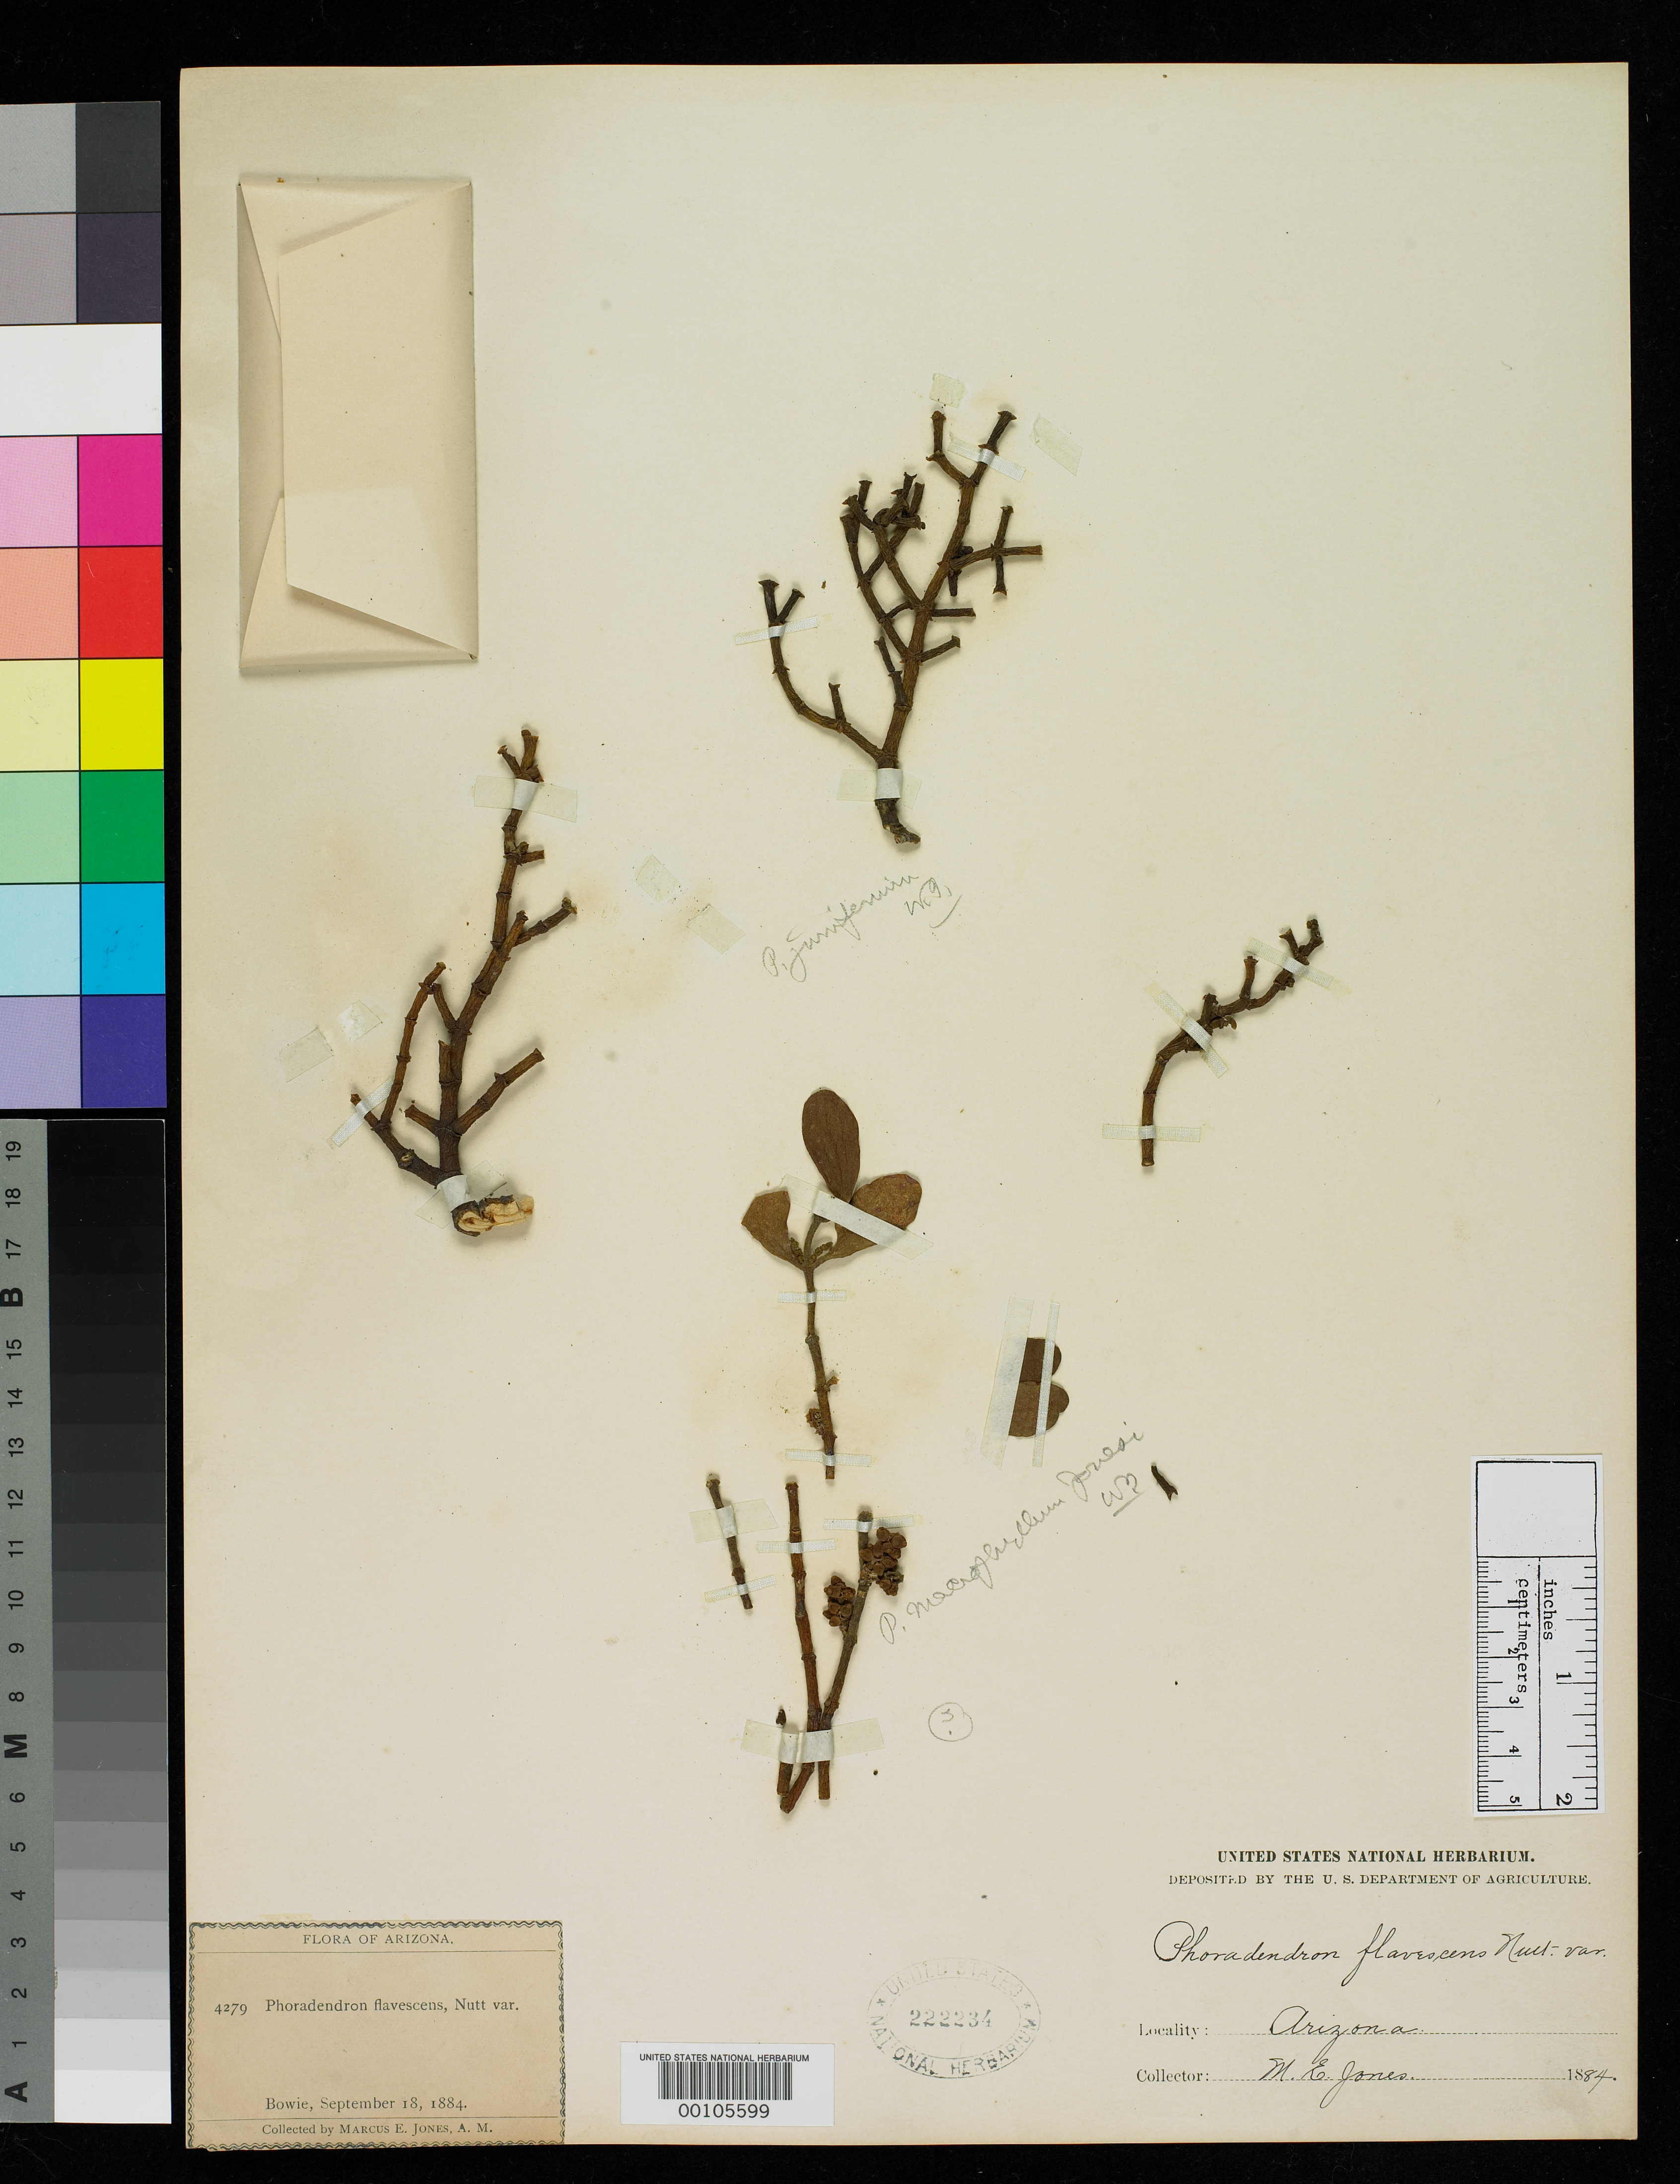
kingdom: Plantae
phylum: Tracheophyta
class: Magnoliopsida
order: Santalales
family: Viscaceae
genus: Phoradendron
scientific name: Phoradendron macrophyllum var. jonesii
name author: Trel.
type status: Isotype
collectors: M. E. Jones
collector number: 4279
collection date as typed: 18 Sep 1884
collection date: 1884-09-18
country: United States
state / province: Arizona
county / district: Cochise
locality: Bowie.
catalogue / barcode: US 222234